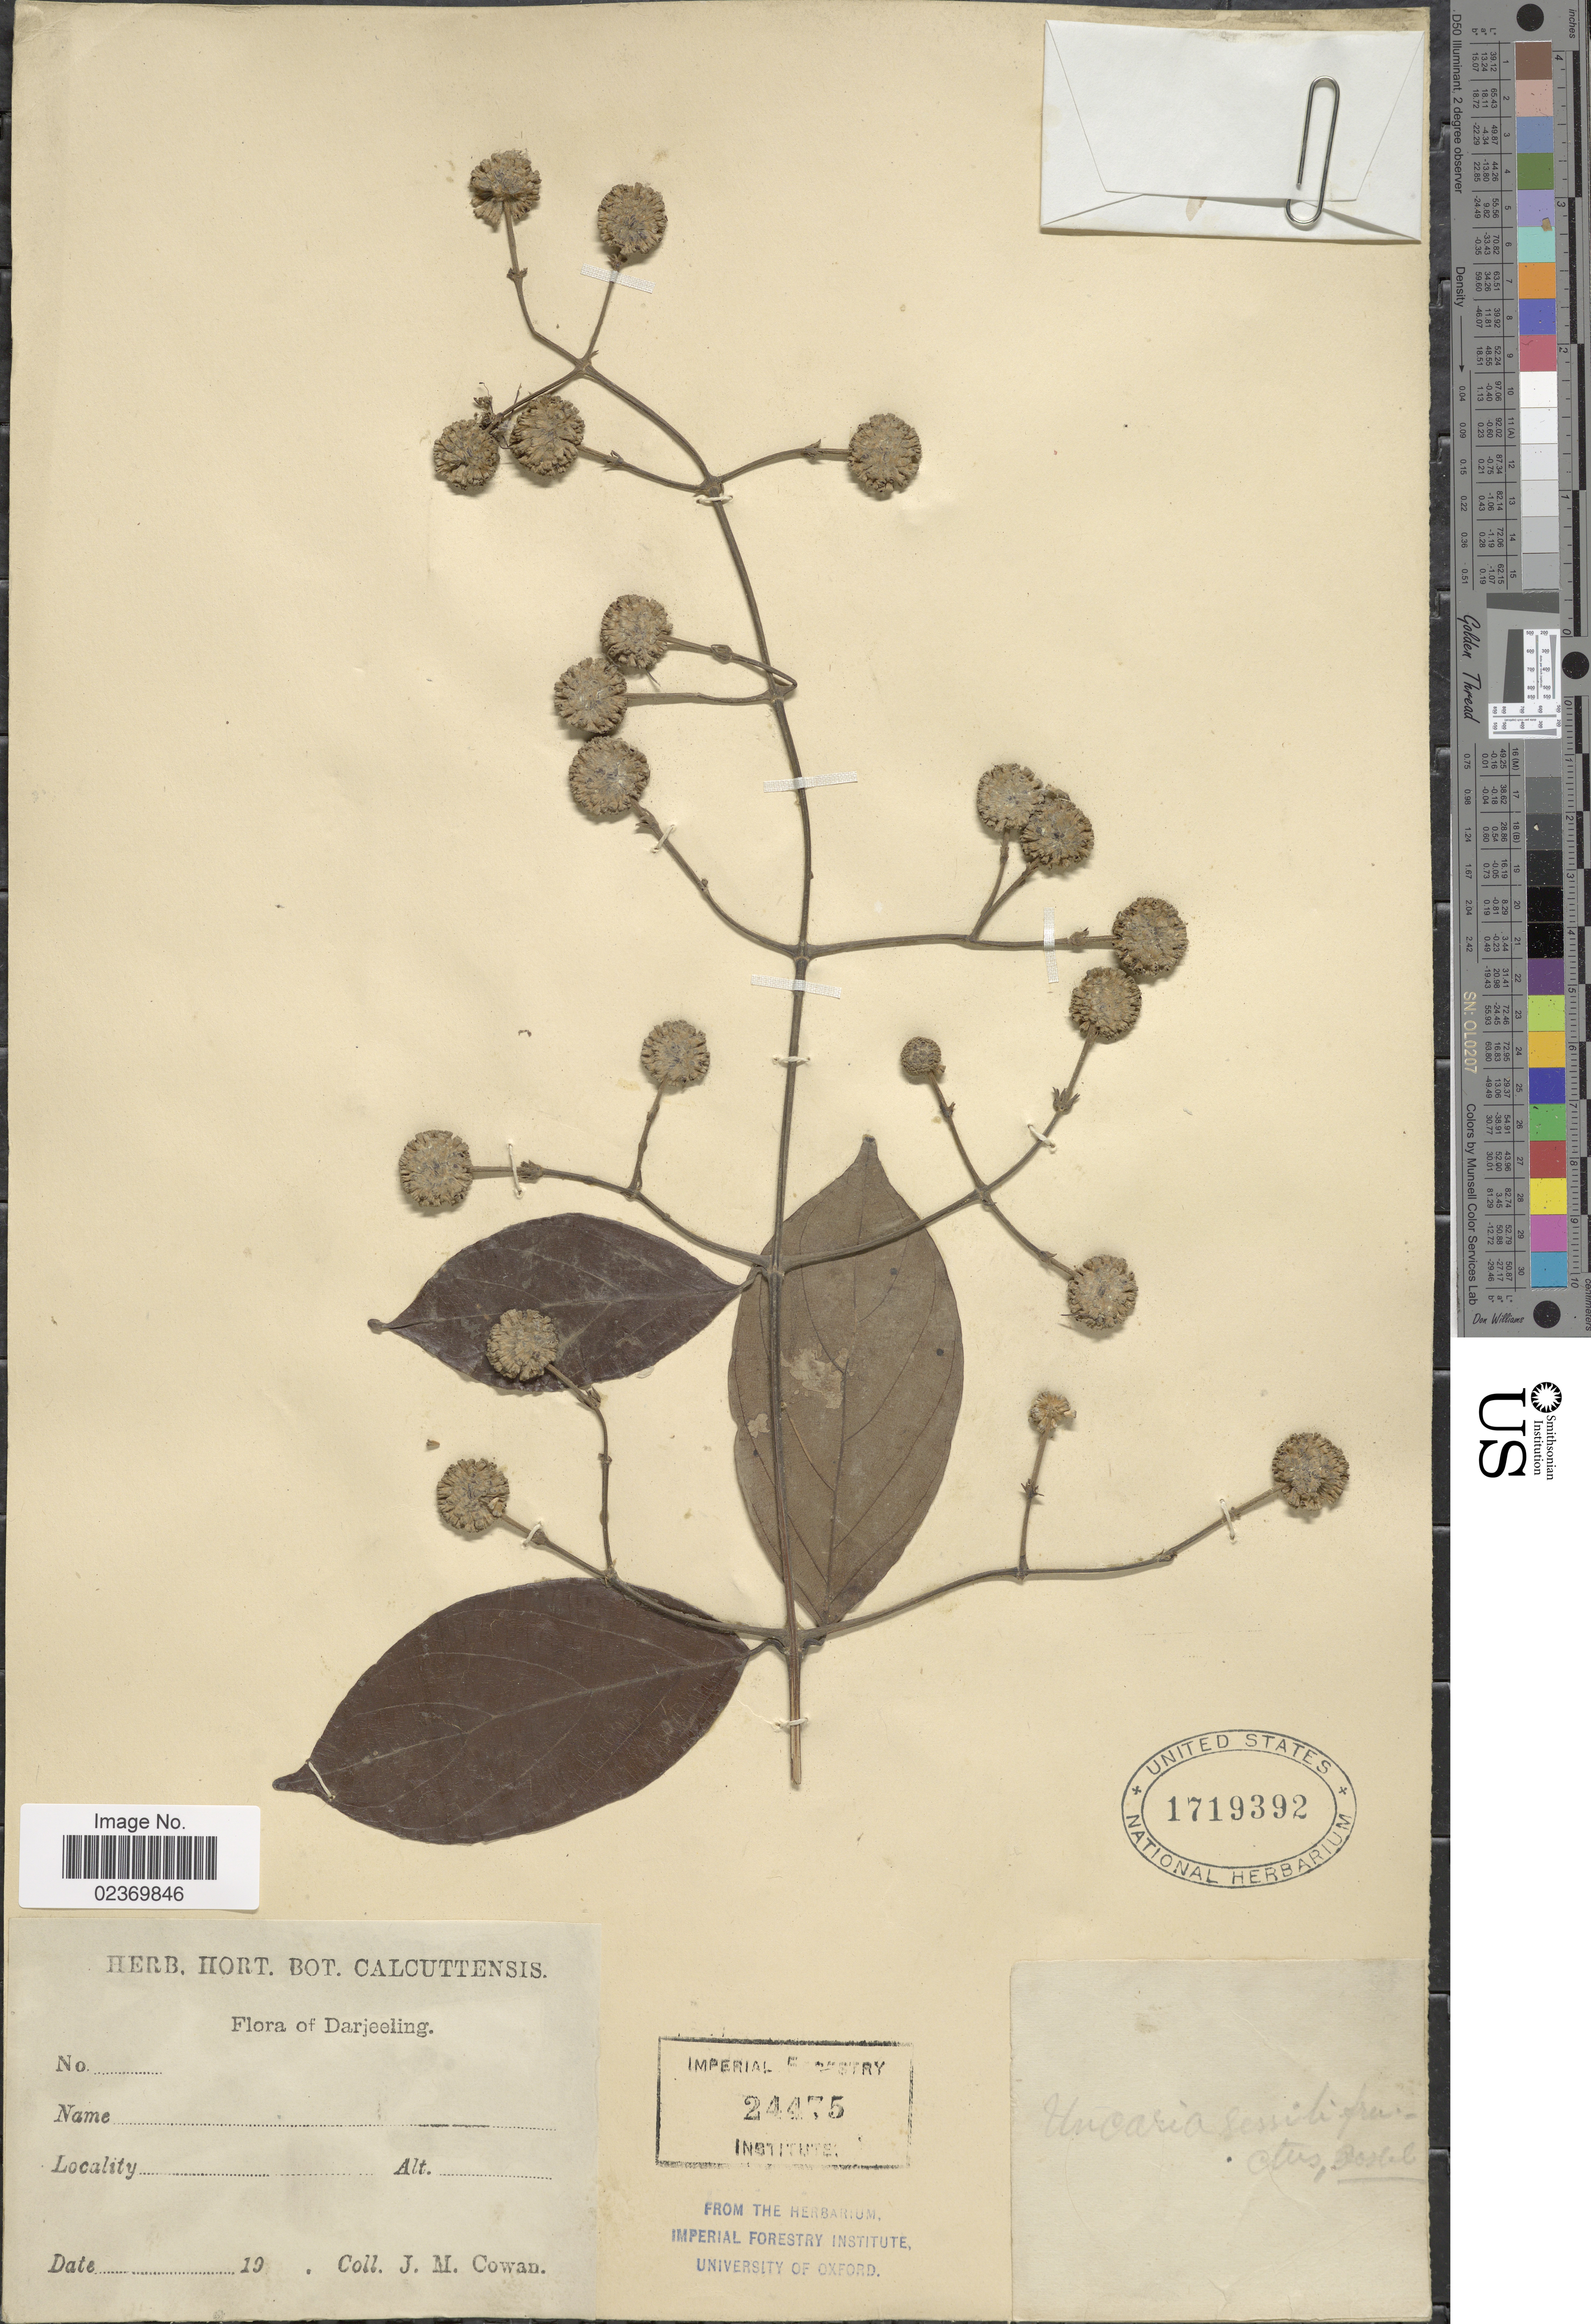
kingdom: Plantae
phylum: Tracheophyta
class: Magnoliopsida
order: Gentianales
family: Rubiaceae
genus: Uncaria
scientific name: Uncaria sessilifructus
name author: Roxb.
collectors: J. M. Cowan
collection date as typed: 19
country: India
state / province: West Bengal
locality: Darjeeling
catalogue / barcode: US 1719392